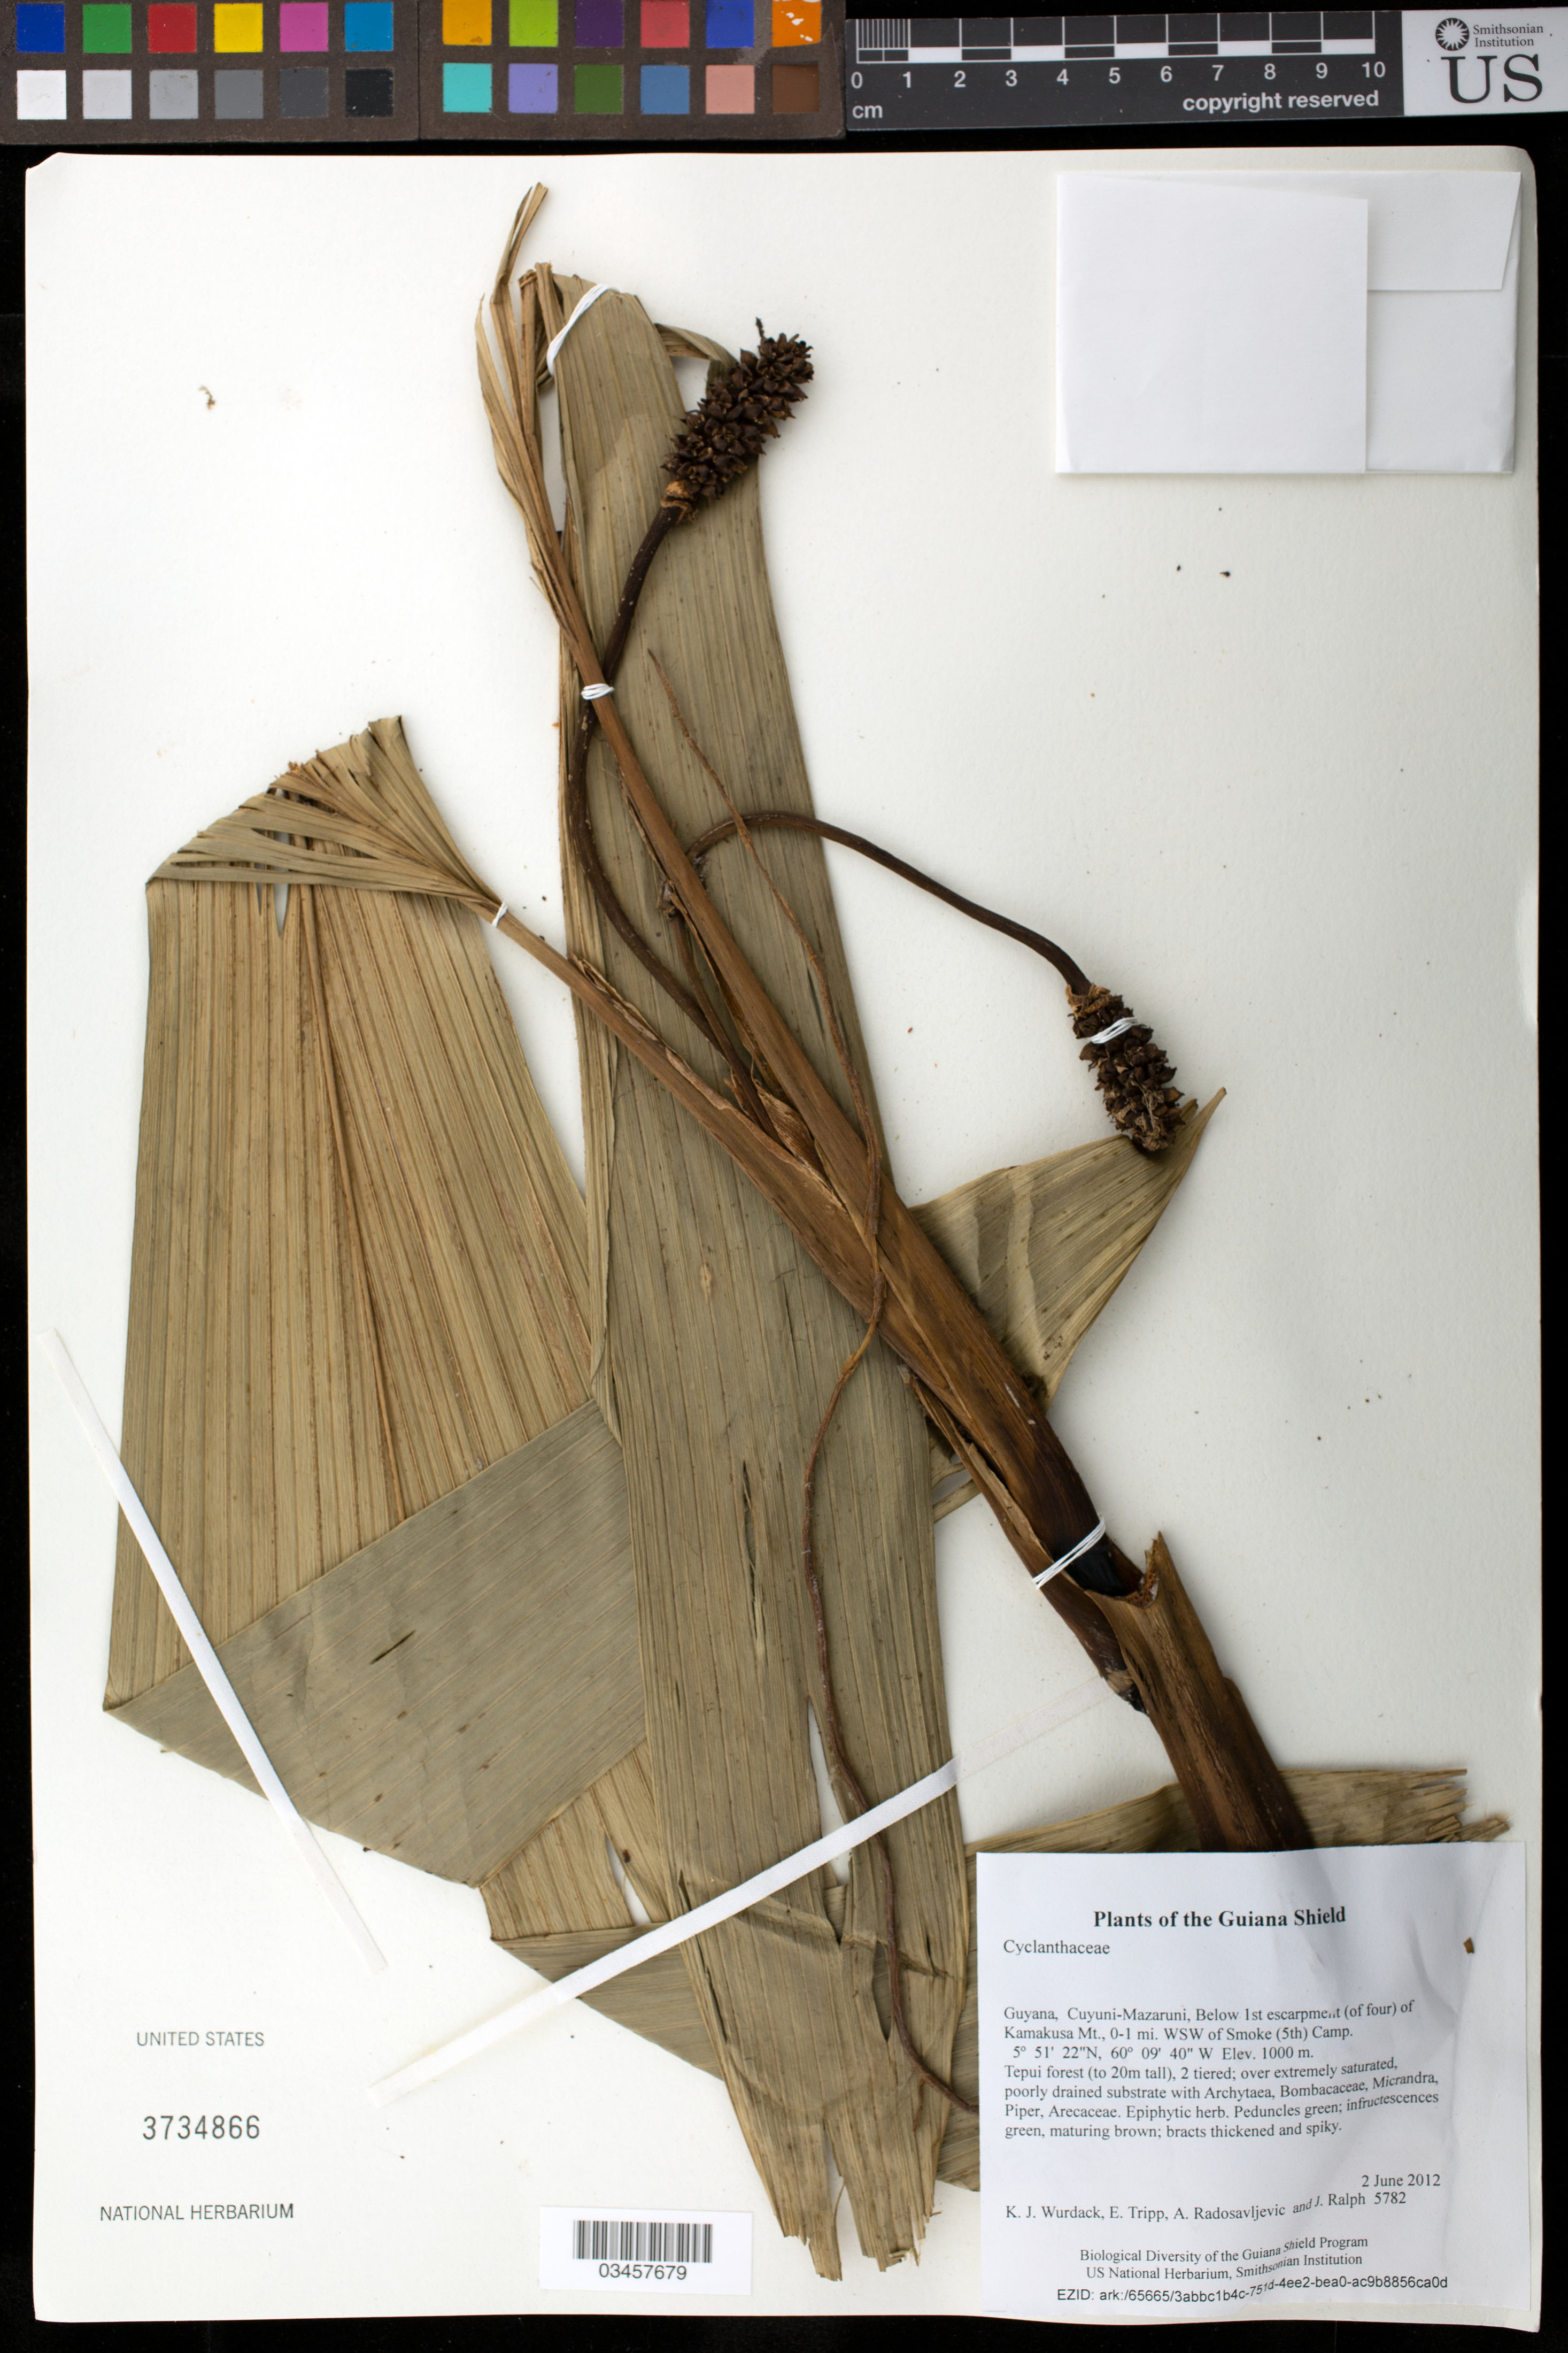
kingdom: Plantae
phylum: Tracheophyta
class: Liliopsida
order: Pandanales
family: Cyclanthaceae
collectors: K. Wurdack, E. Tripp, A. Radosavljevic & J. Ralph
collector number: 5782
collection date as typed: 2 June 2012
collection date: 2012-06-02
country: Guyana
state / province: Cuyuni-Mazaruni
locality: Below 1st escarpment (of four) of Kamakusa Mt., 0-1 mi. WSW of Smoke (5th) Camp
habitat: Tepui forest (to 20m tall), 2 tiered; over extremely saturated, poorly drained substrate with Archytaea, Bombacaceae, Micrandra, Piper, Arecaceae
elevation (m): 1000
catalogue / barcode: US 3734866